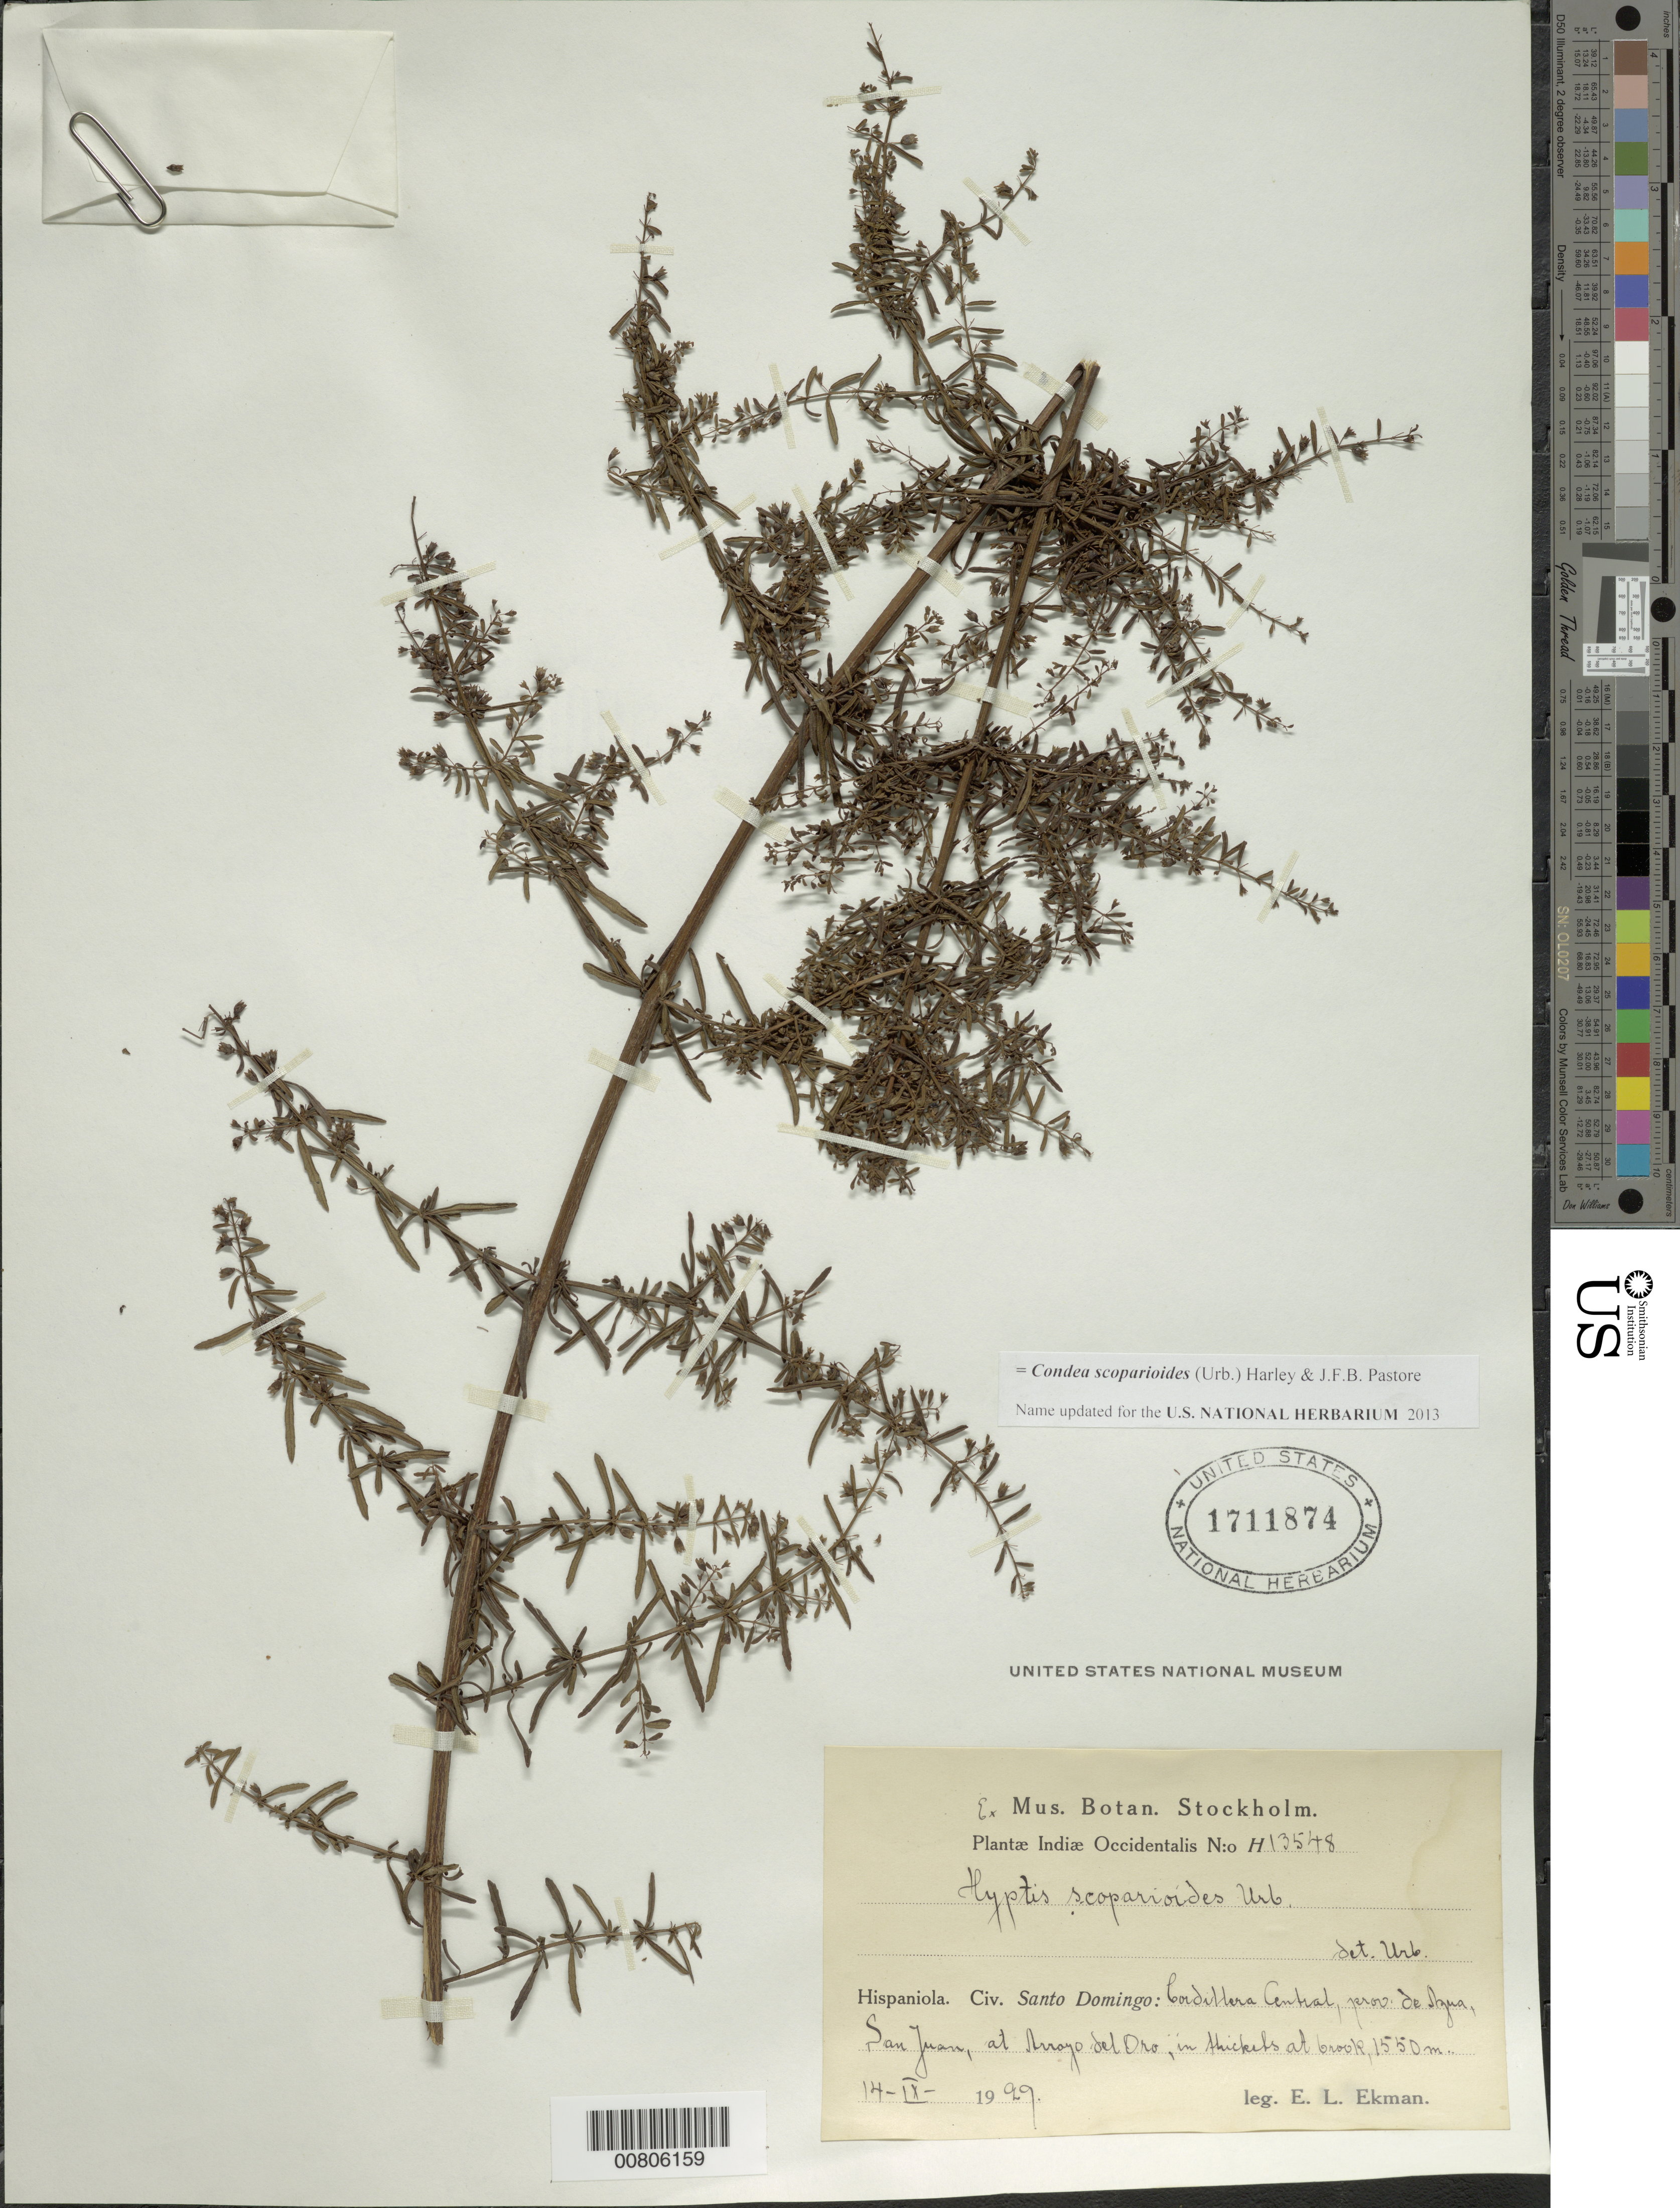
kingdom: Plantae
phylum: Tracheophyta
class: Magnoliopsida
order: Lamiales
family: Lamiaceae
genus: Condea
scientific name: Condea scoparioides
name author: (Urb.) Harley & J.F.B. Pastore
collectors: E. L. Ekman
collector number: H 13548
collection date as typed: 14 Sep 1929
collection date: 1929-09-14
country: Dominican Republic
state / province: Azua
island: Hispaniola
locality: Cordillera Central, San Juan, at Arroyo del Oro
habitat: In thickets at brook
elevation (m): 1550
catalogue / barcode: US 1711874